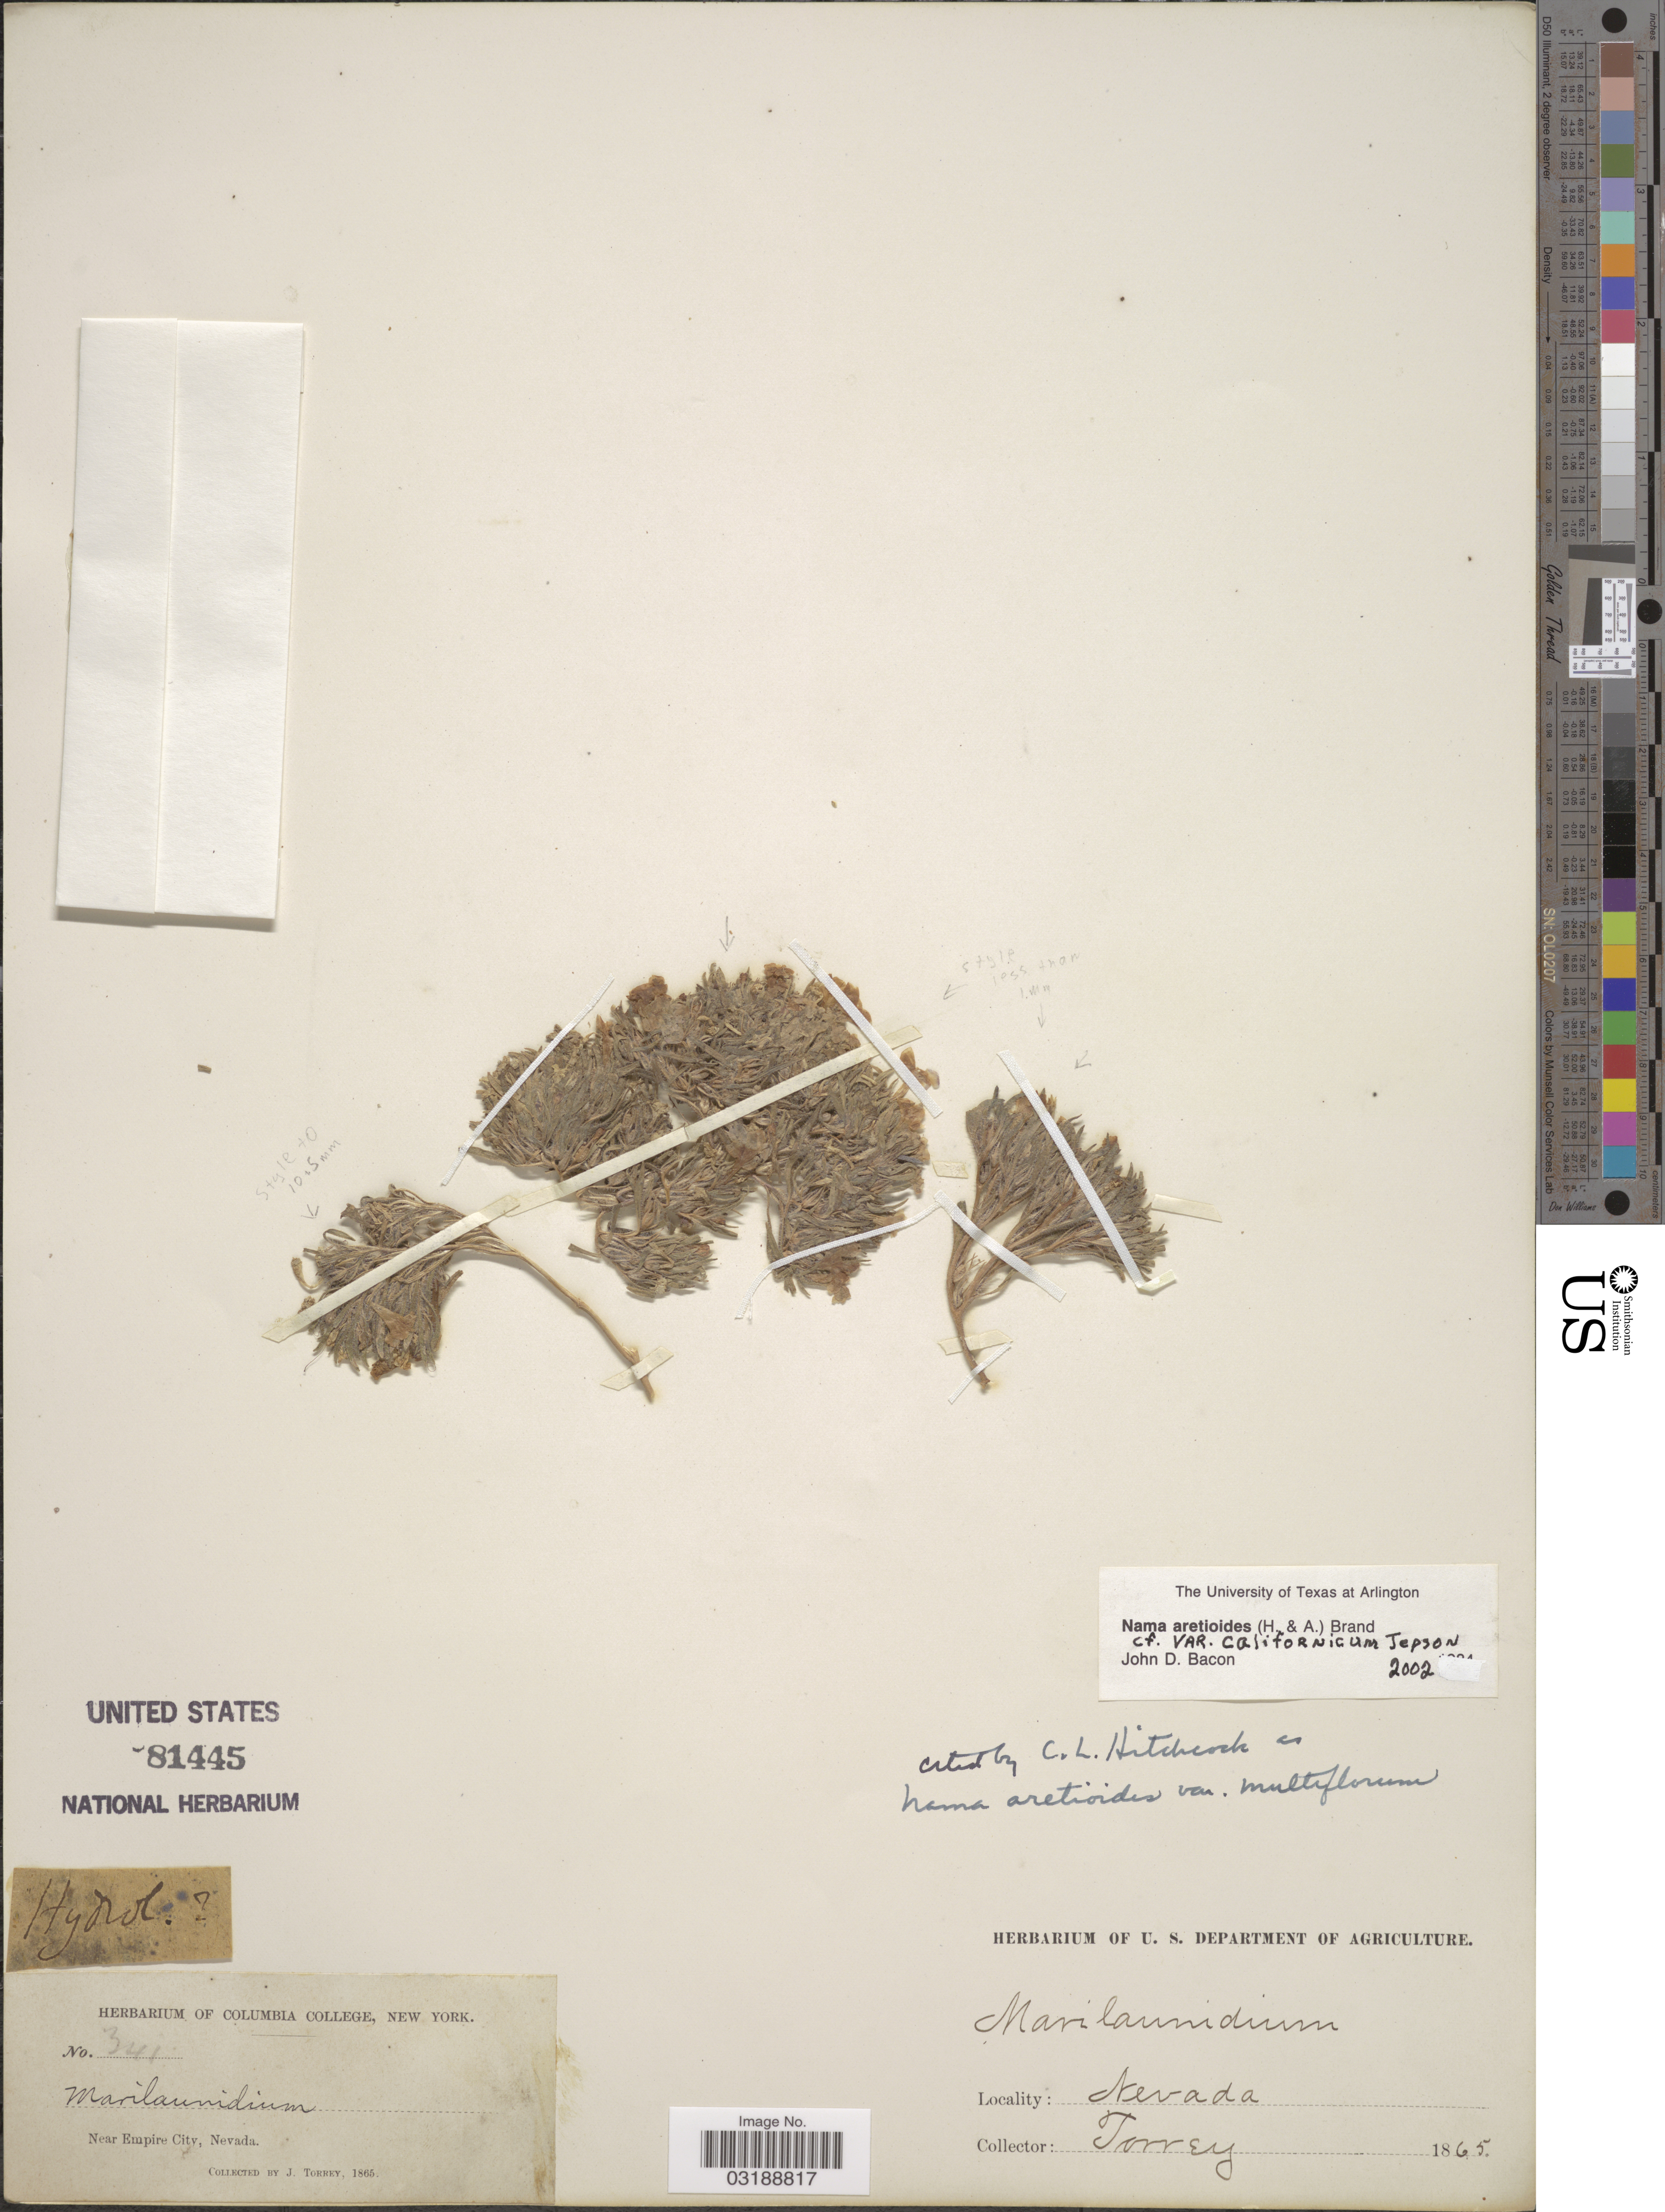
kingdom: Plantae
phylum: Tracheophyta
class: Magnoliopsida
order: Boraginales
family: Namaceae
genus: Nama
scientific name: Nama aretioides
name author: (Hook. & Arn.) Brand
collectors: J. Torrey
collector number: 341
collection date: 1865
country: United States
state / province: Nevada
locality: Near Empire City.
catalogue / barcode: US 81445